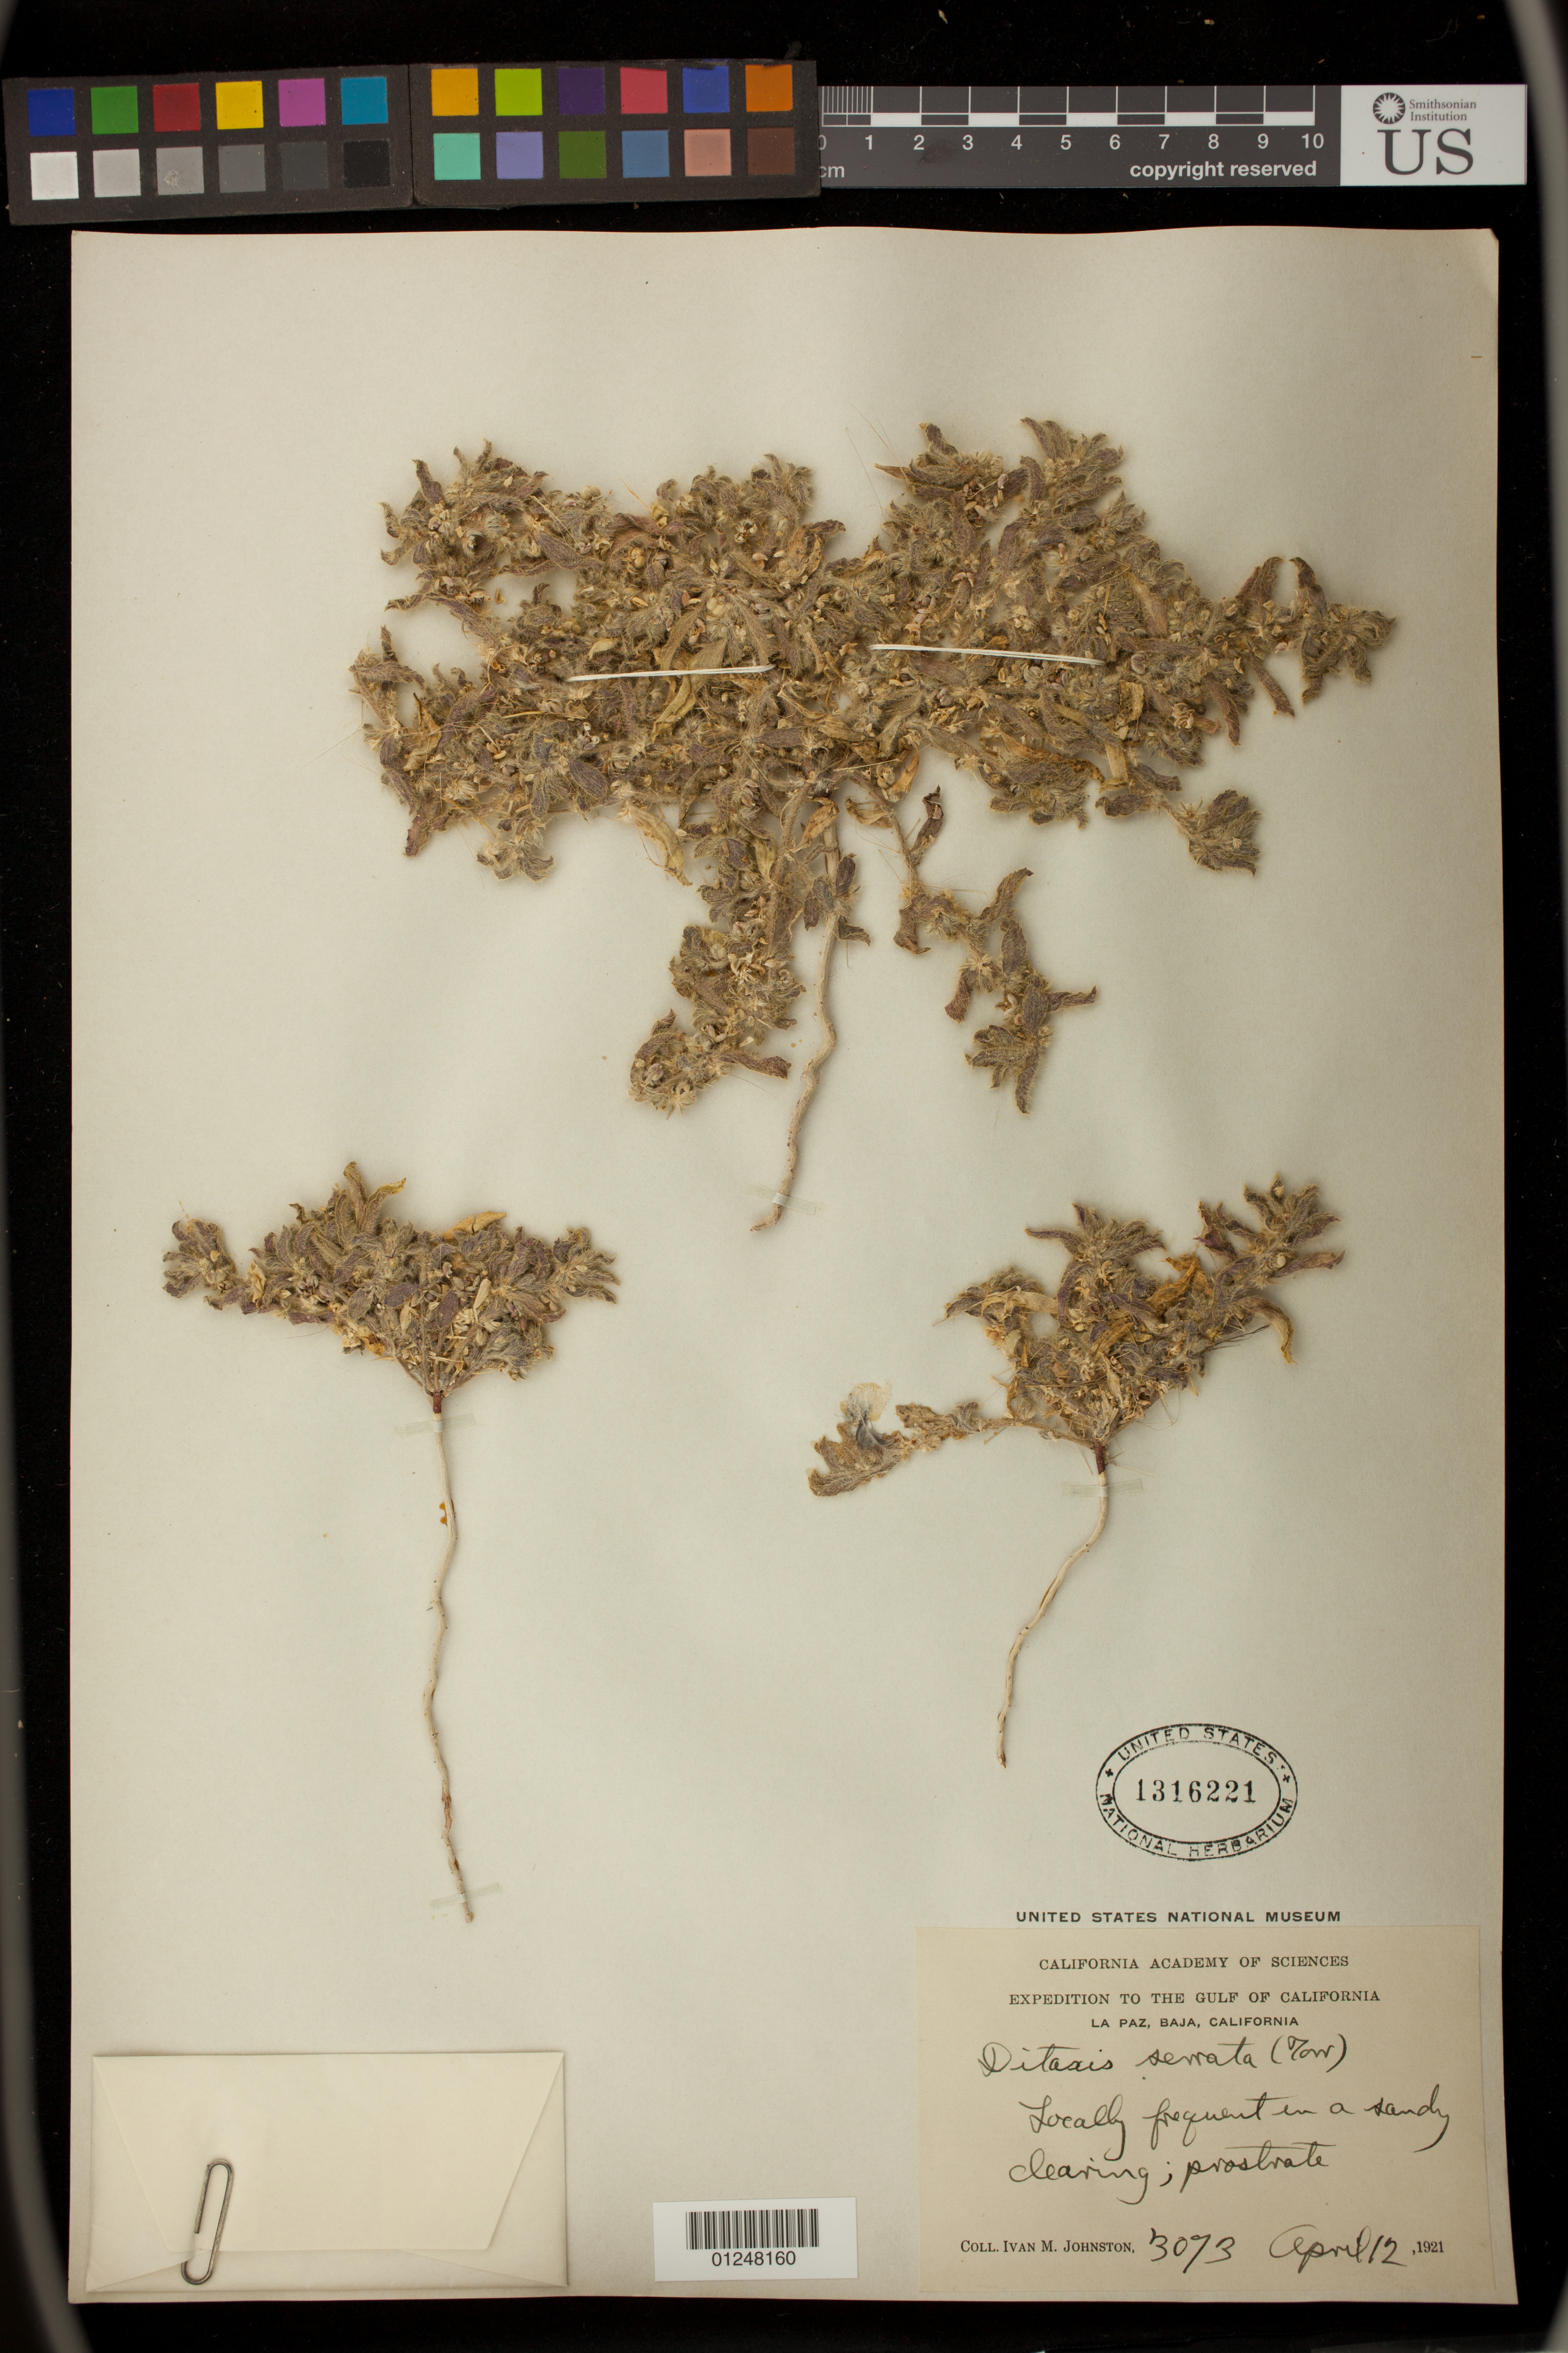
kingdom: Plantae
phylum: Tracheophyta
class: Magnoliopsida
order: Malpighiales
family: Euphorbiaceae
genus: Argythamnia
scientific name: Argythamnia serrata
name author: (Torr.) Müll. Arg.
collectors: I.M. Johnston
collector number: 3073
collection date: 1921-04-12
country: Mexico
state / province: Baja California Sur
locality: La Paz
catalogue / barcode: US 1316221